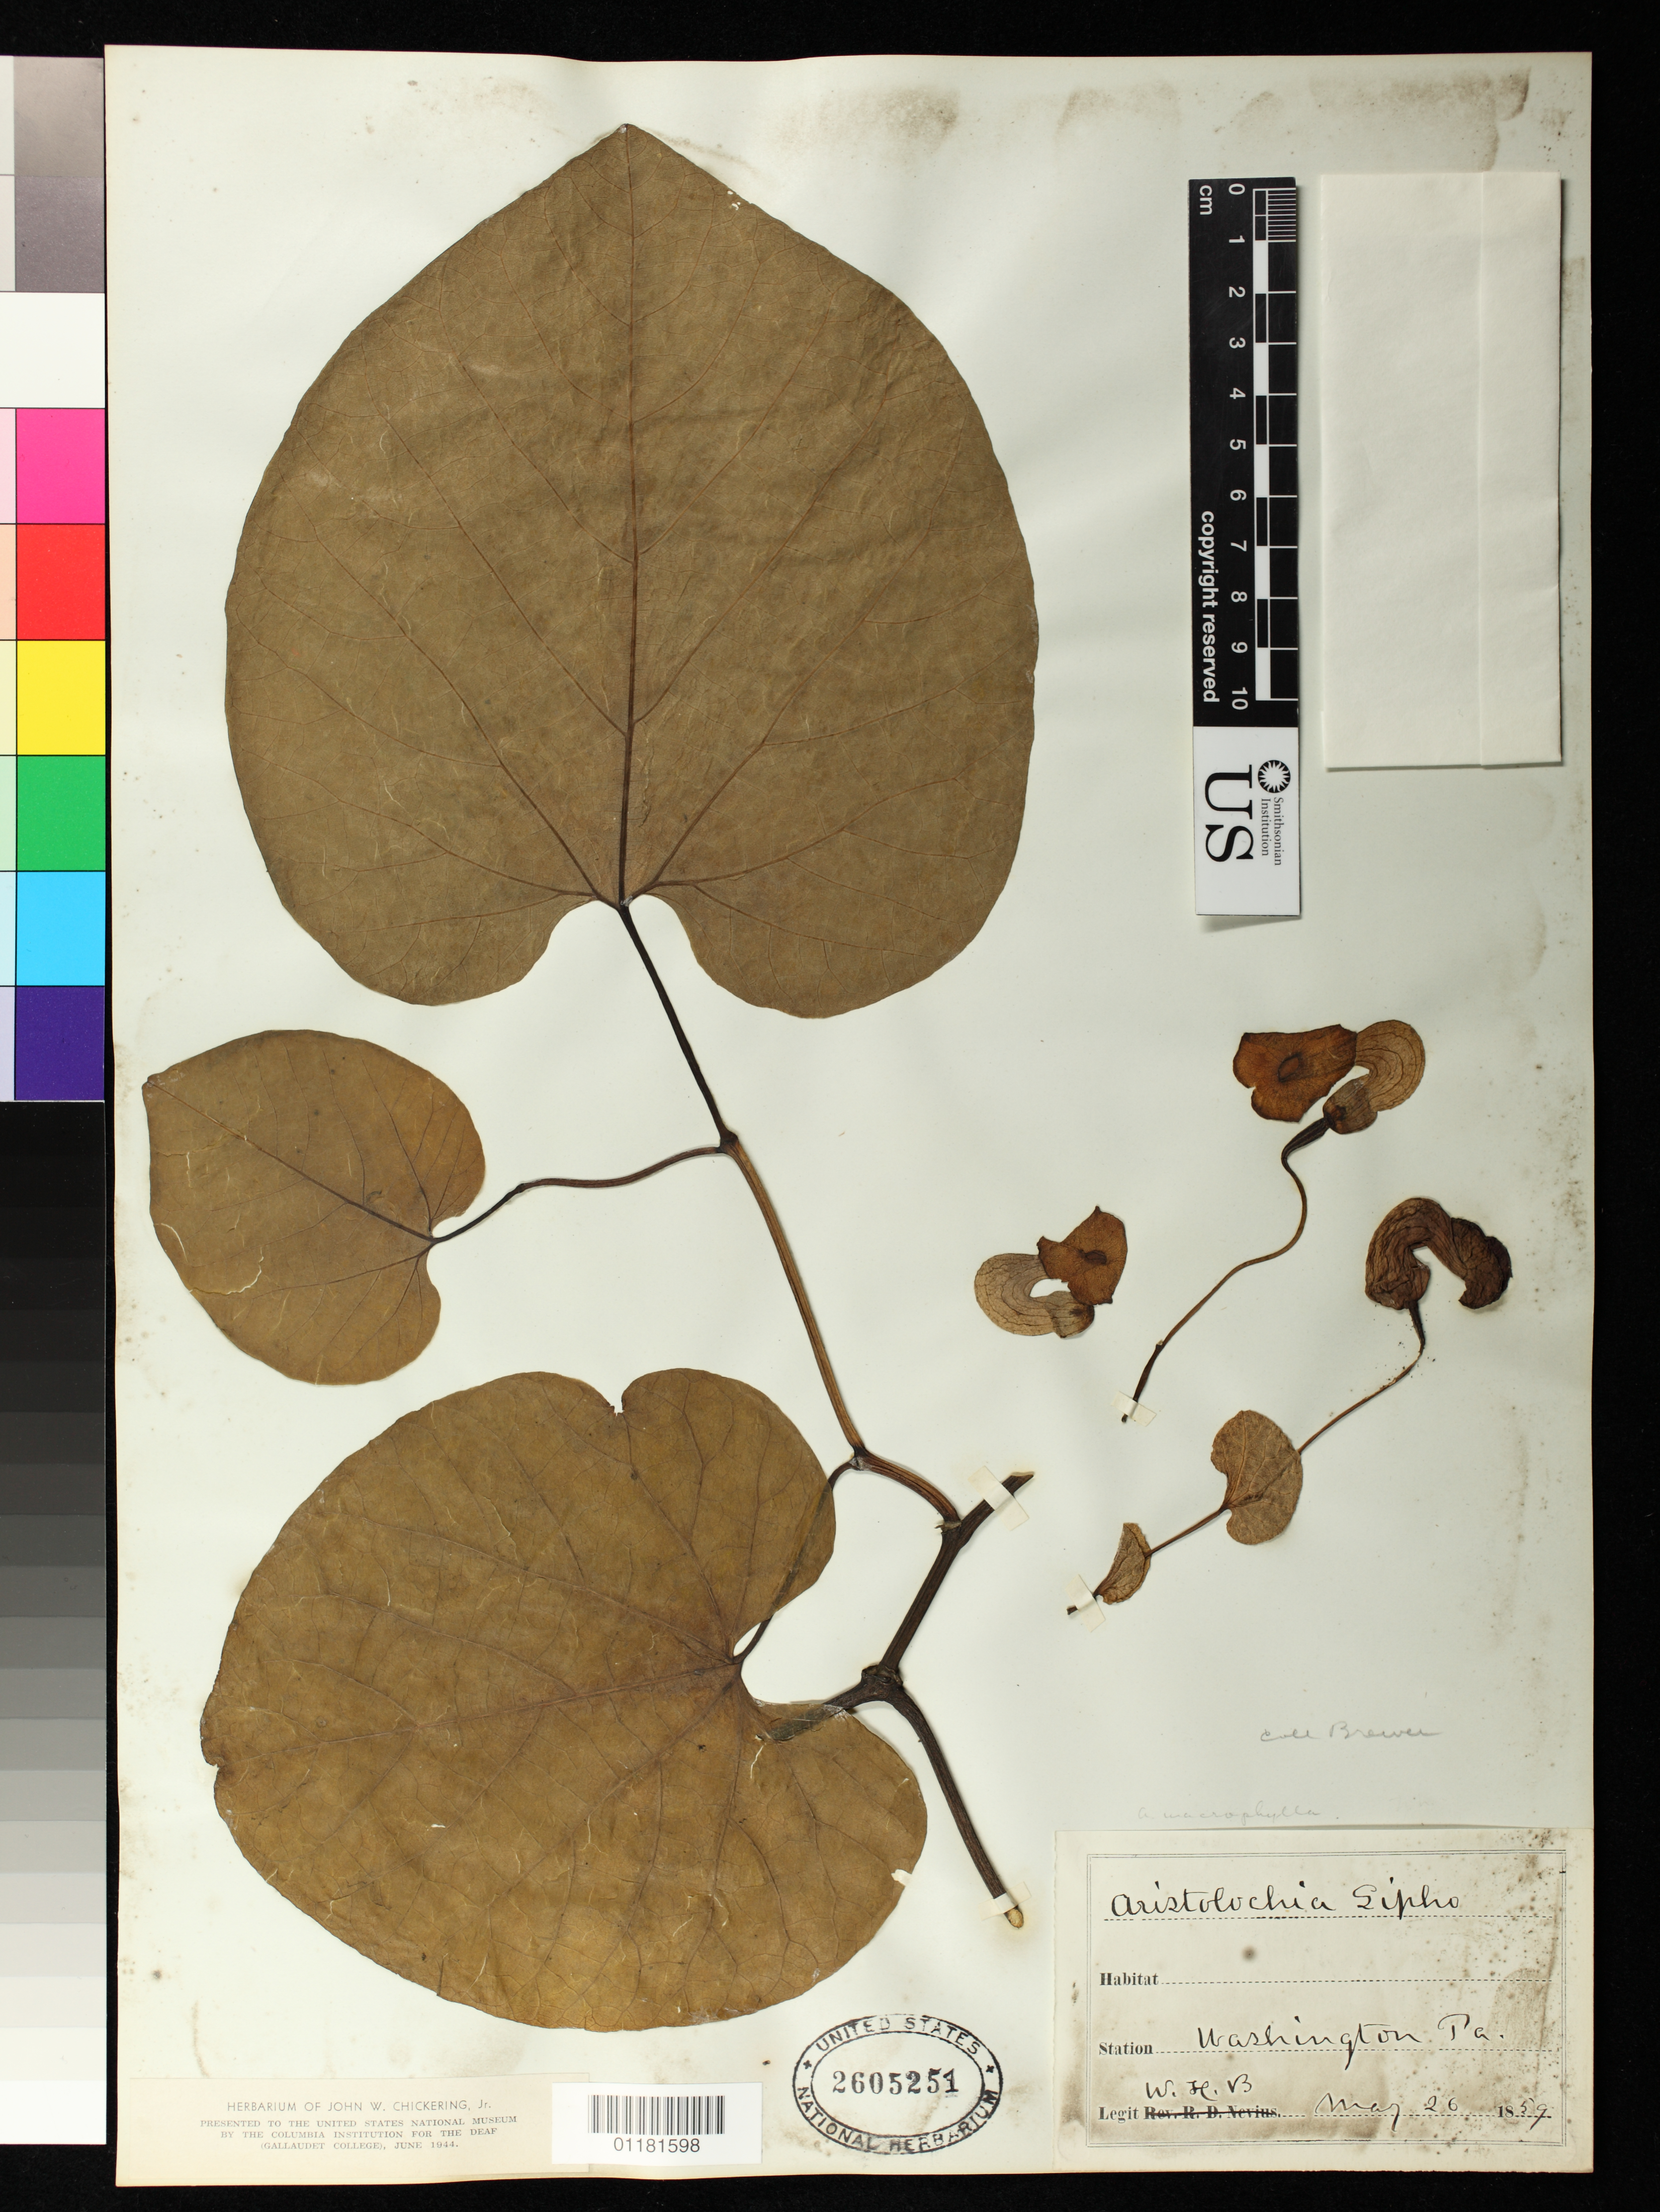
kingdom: Plantae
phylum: Tracheophyta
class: Magnoliopsida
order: Piperales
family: Aristolochiaceae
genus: Aristolochia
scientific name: Aristolochia macrophylla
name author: Lam.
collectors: W. H. Brewer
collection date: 1859-05-26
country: United States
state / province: Pennsylvania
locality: Washington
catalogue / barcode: US 2605251